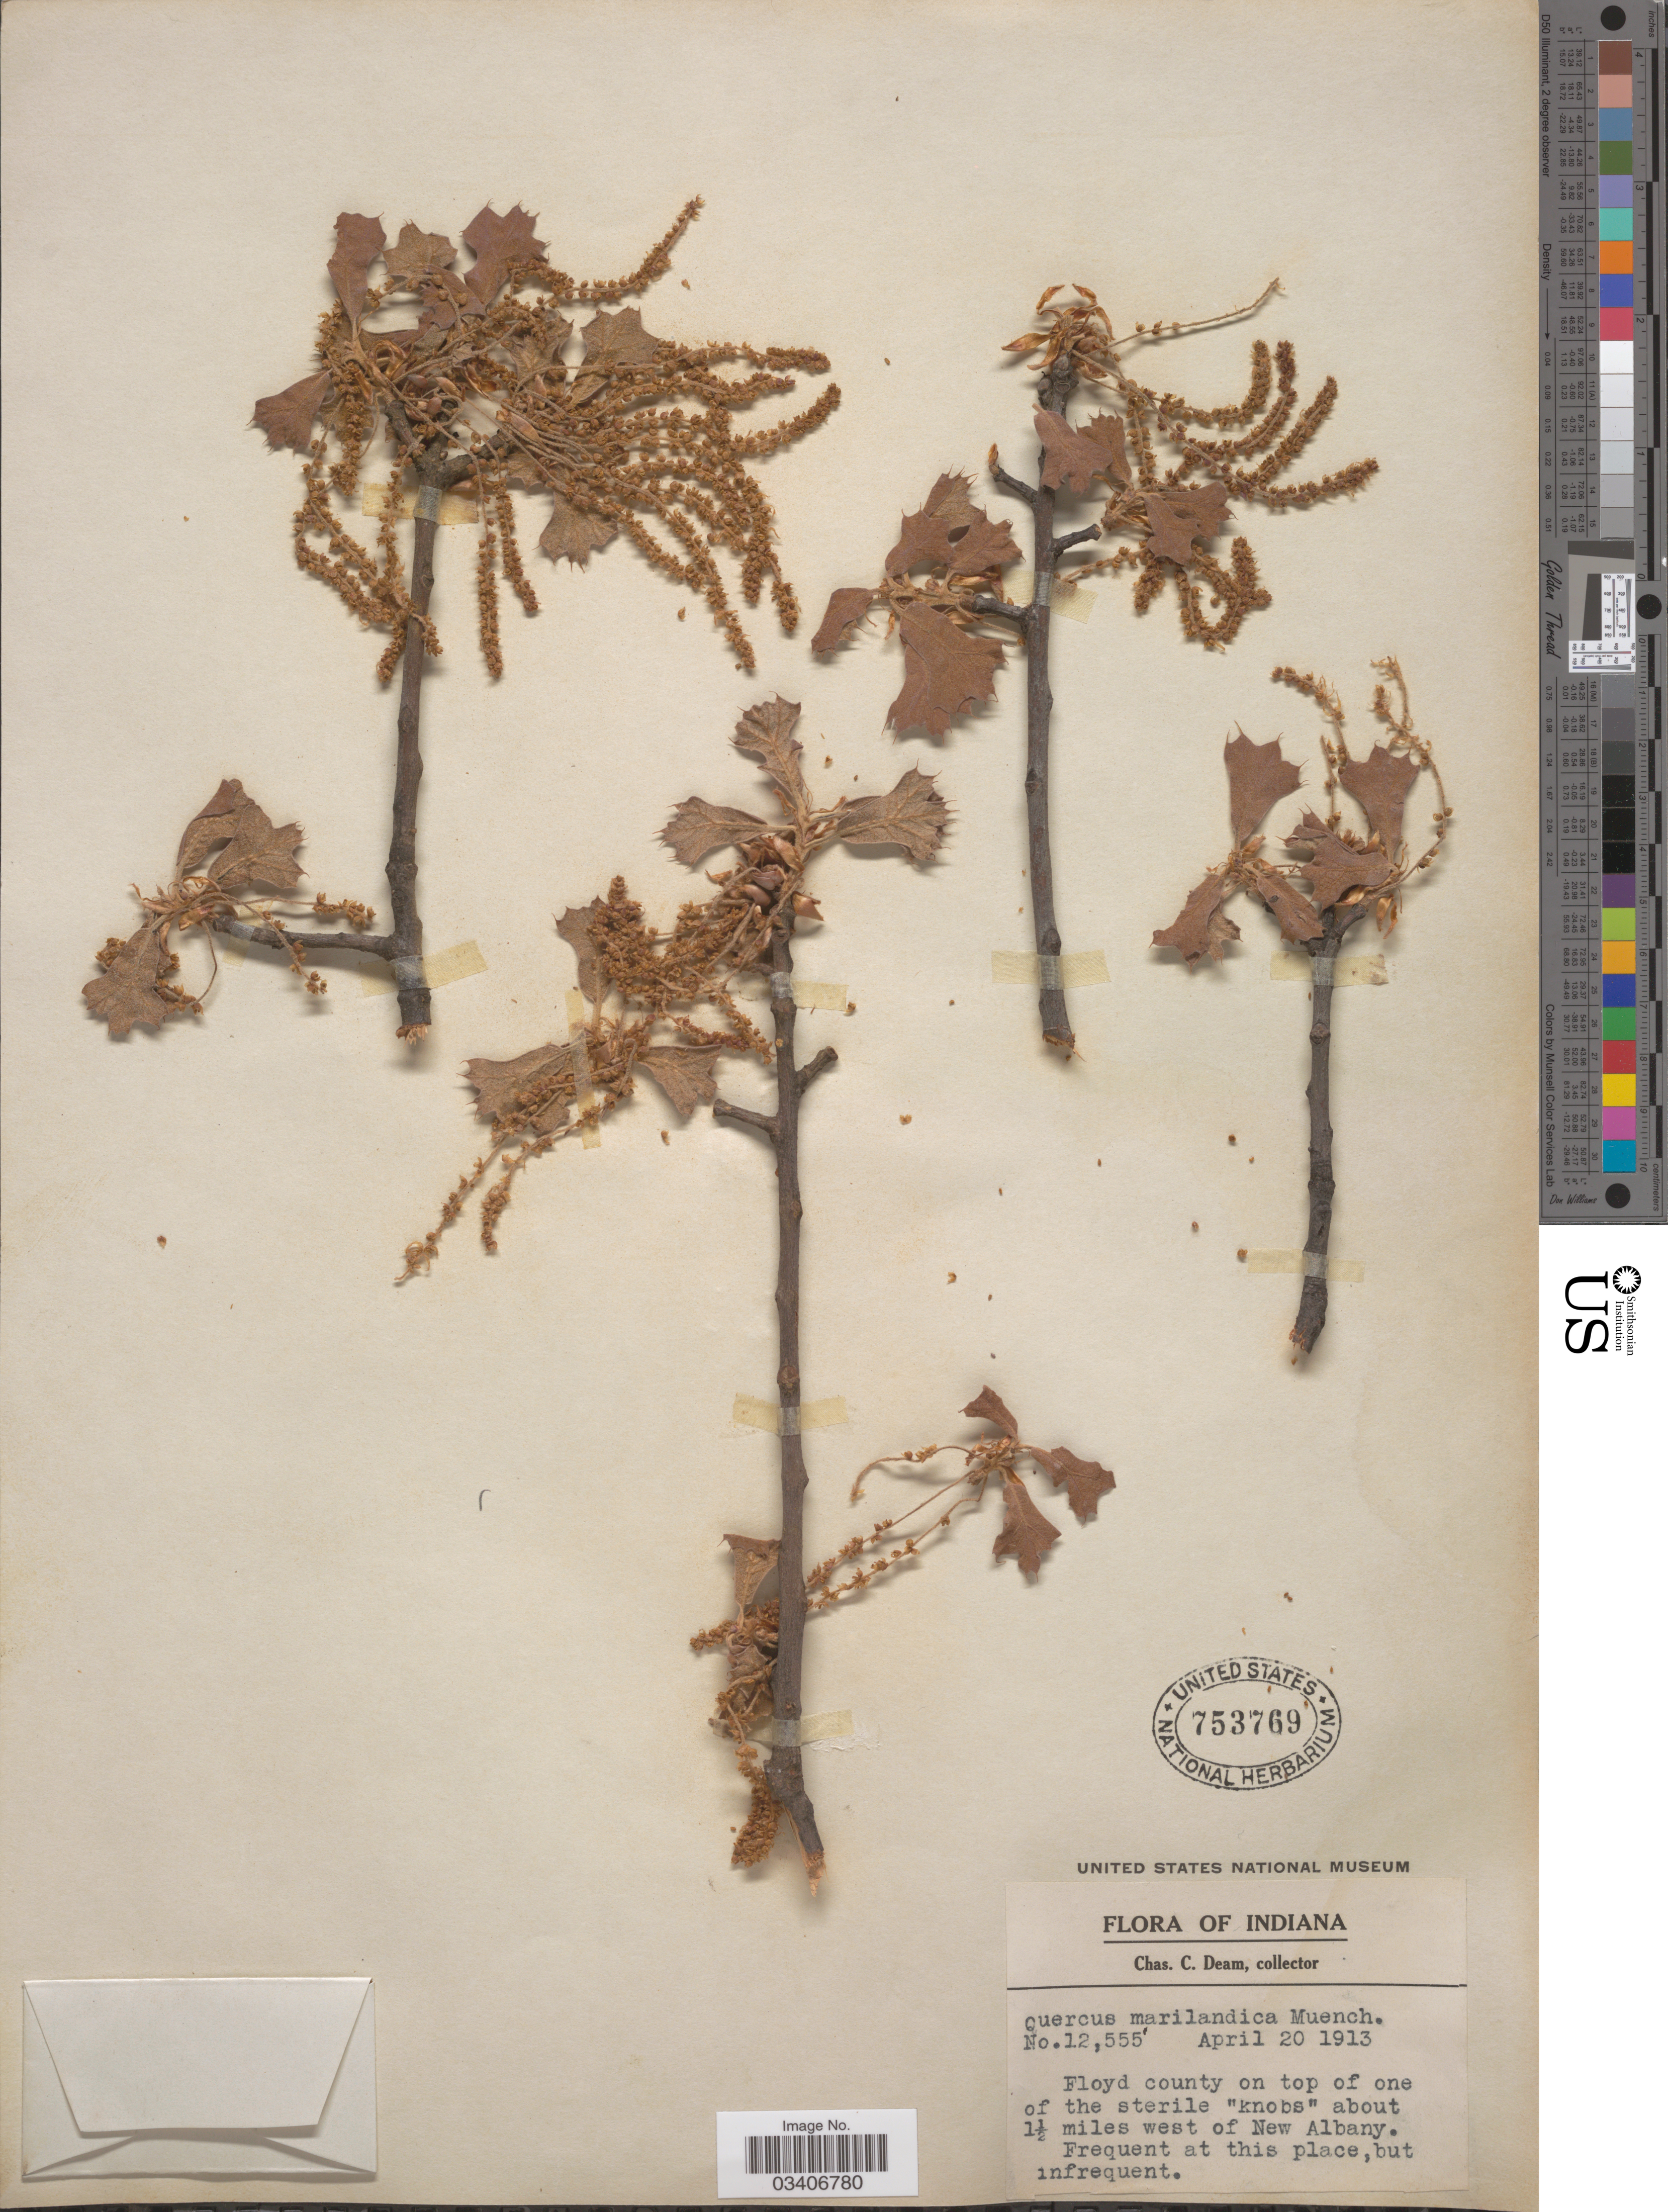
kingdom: Plantae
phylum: Tracheophyta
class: Magnoliopsida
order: Fagales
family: Fagaceae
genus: Quercus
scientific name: Quercus marilandica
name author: (L.) Münchh.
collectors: C. C. Deam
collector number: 12555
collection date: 1913-04-20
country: United States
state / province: Indiana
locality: Floyd county on top of one of the sterile "knobs" about 1½ miles west of New Albany.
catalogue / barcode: US 753769